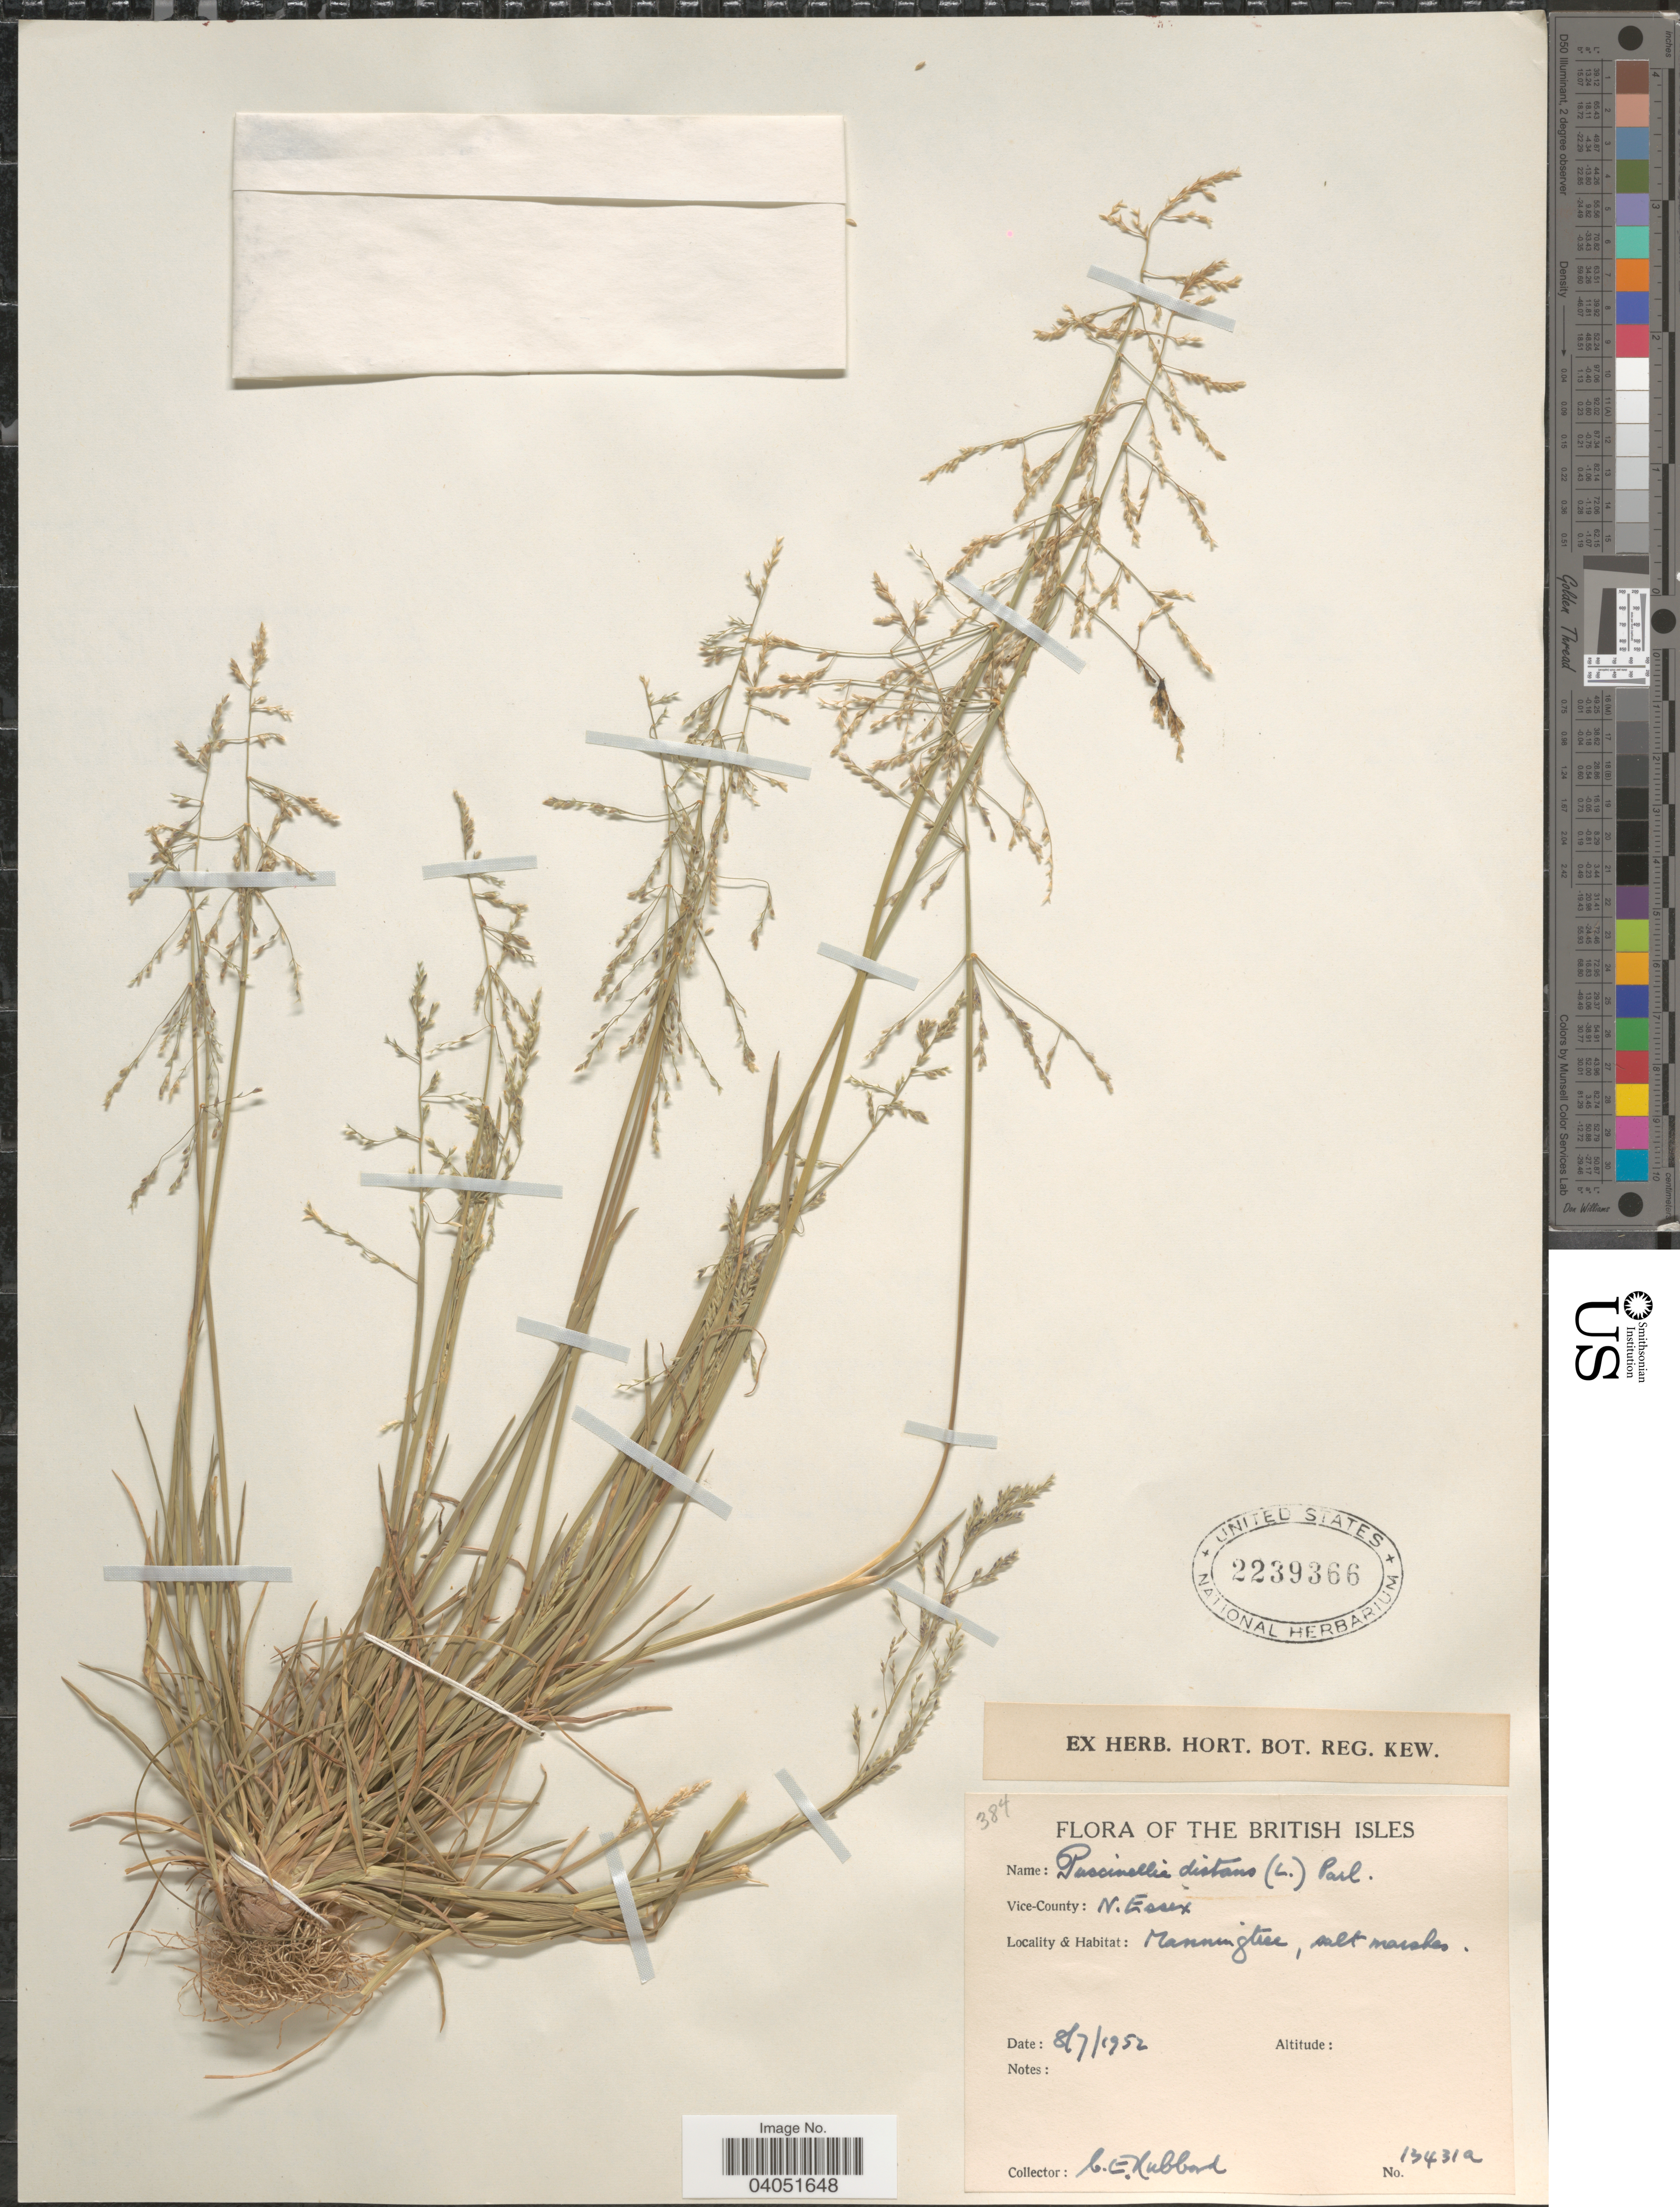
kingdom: Plantae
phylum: Tracheophyta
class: Liliopsida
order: Poales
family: Poaceae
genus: Puccinellia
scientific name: Puccinellia distans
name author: (Jacq.) Parl.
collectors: C. E. Hubbard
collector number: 13431a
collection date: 1952-07-08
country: United Kingdom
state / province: England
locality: British Isles. Vice-County: N.Essex. Manningtree, salt marshes.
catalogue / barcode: US 2239366